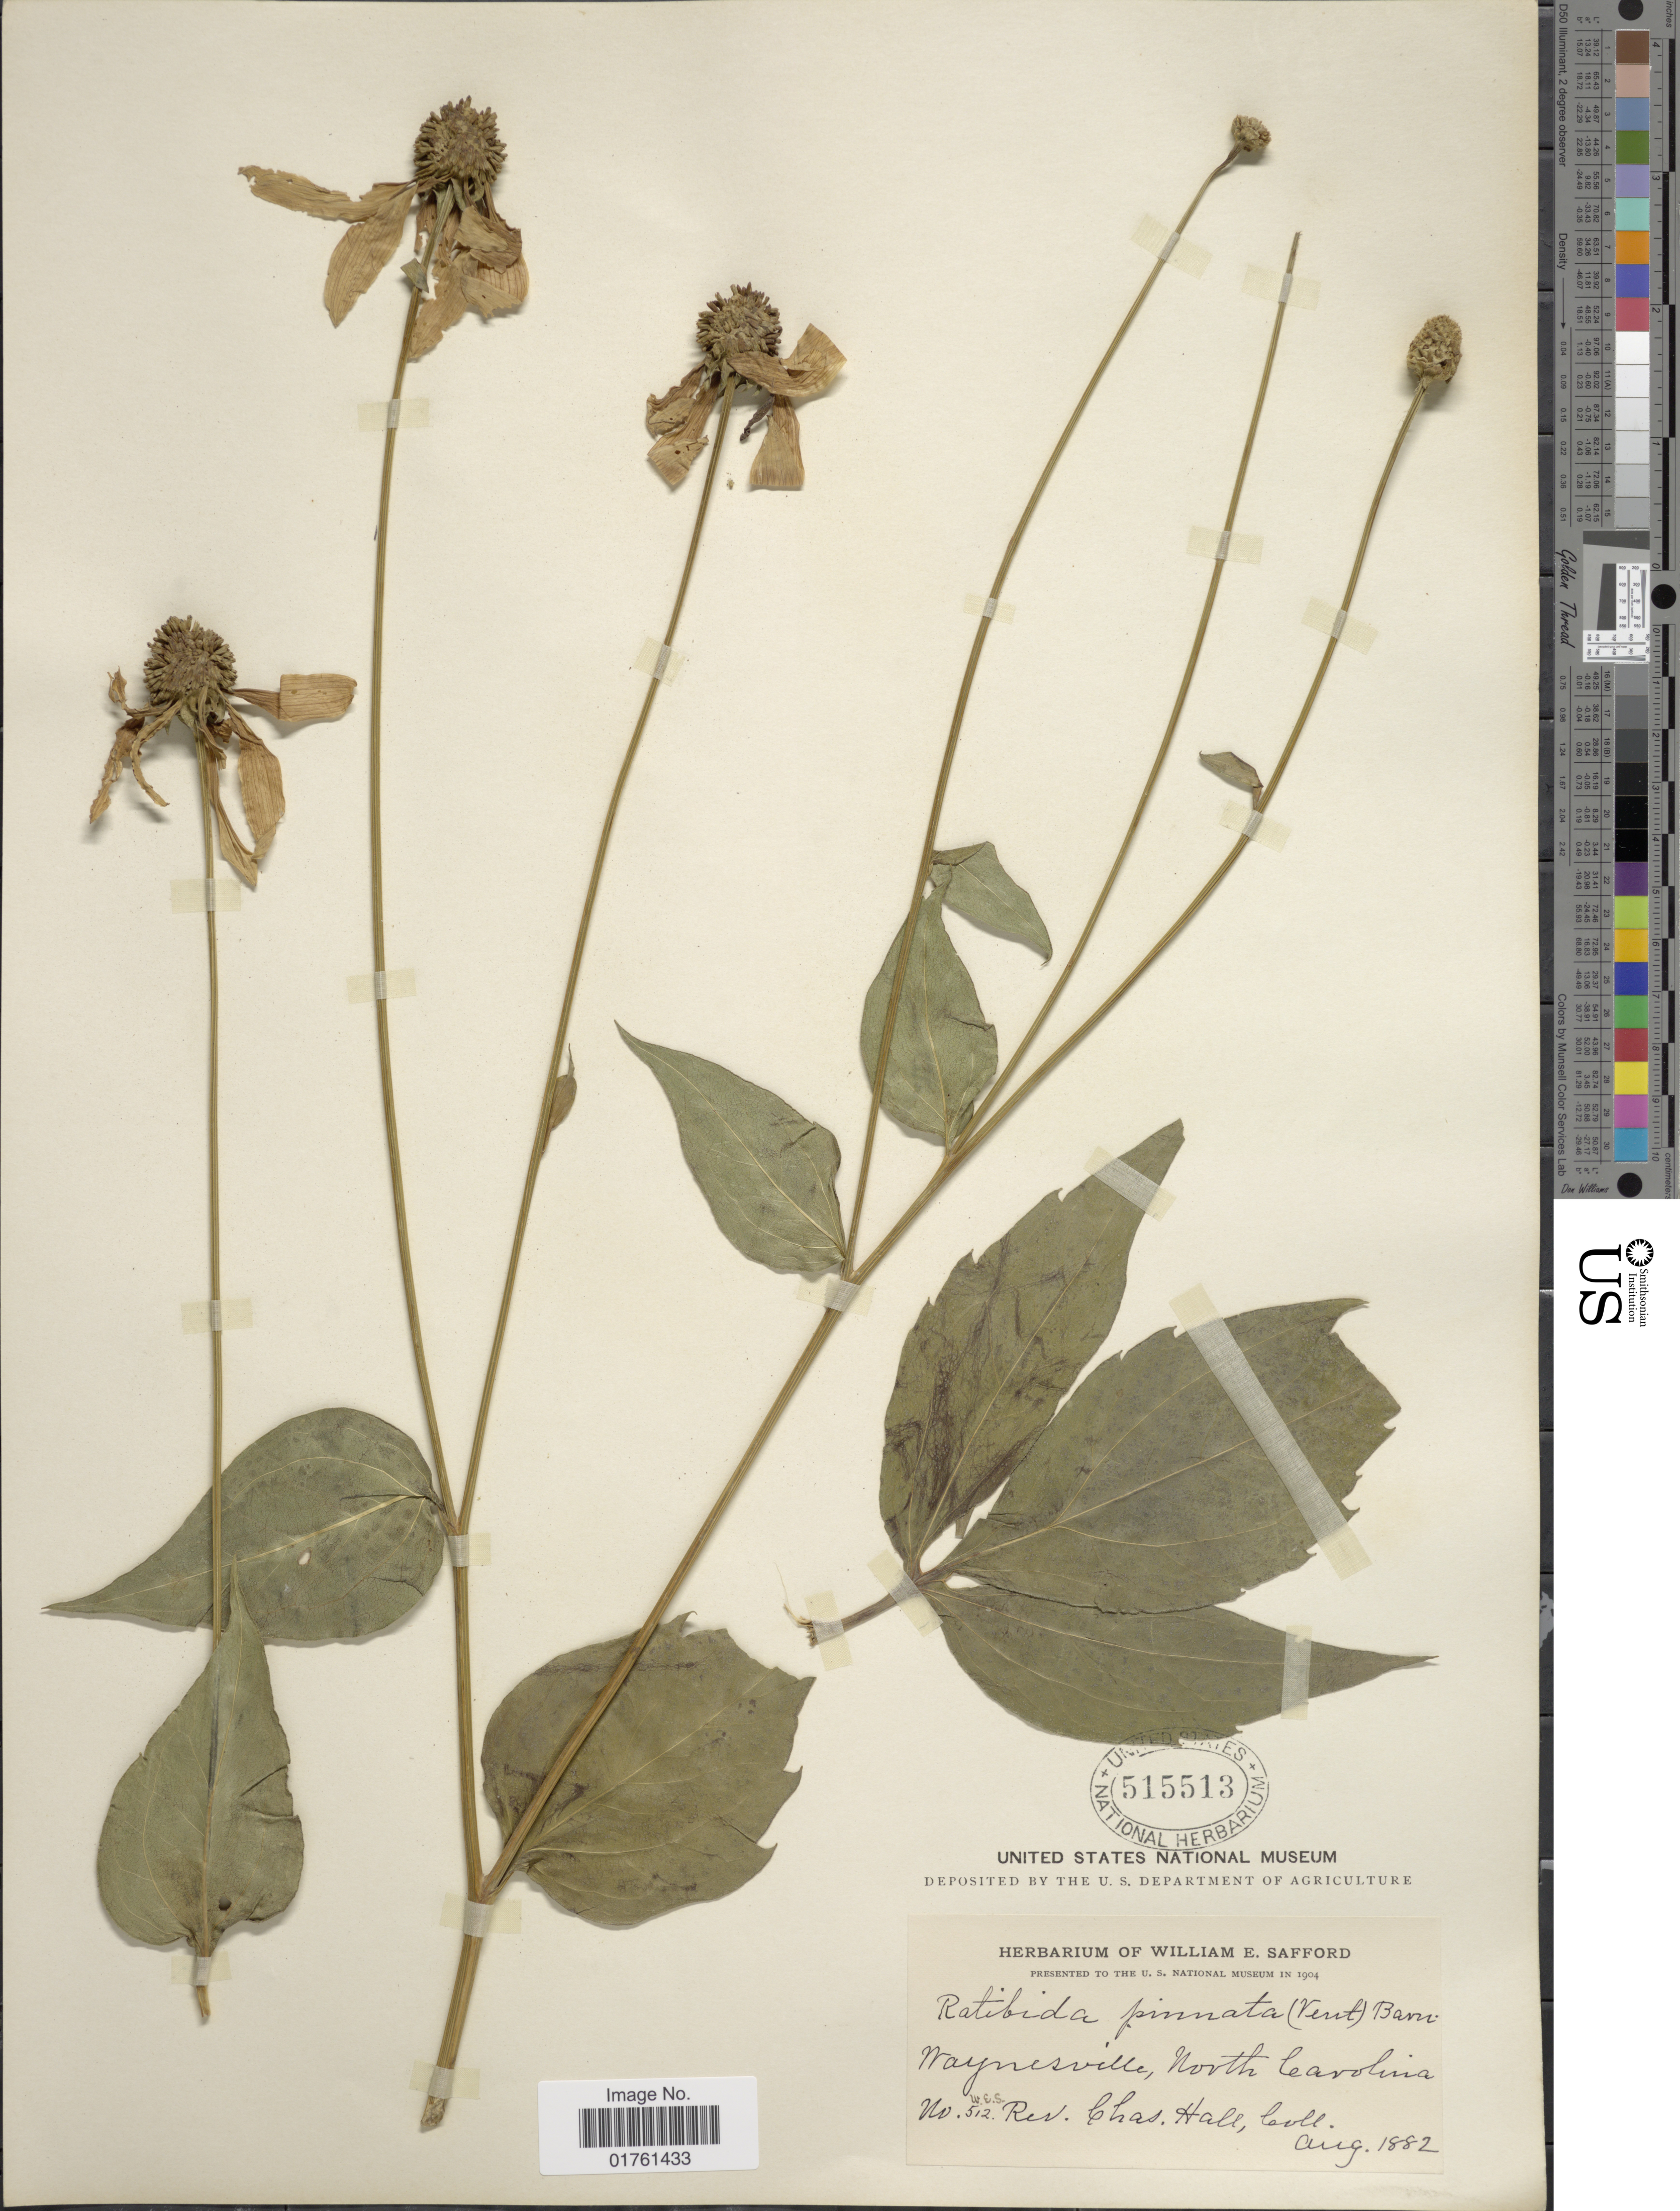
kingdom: Plantae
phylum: Tracheophyta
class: Magnoliopsida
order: Asterales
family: Asteraceae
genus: Rudbeckia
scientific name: Rudbeckia laciniata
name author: L.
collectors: W. E. Safford & C. Hall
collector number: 512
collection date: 1882-08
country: United States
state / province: North Carolina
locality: Waynesville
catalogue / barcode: US 515513